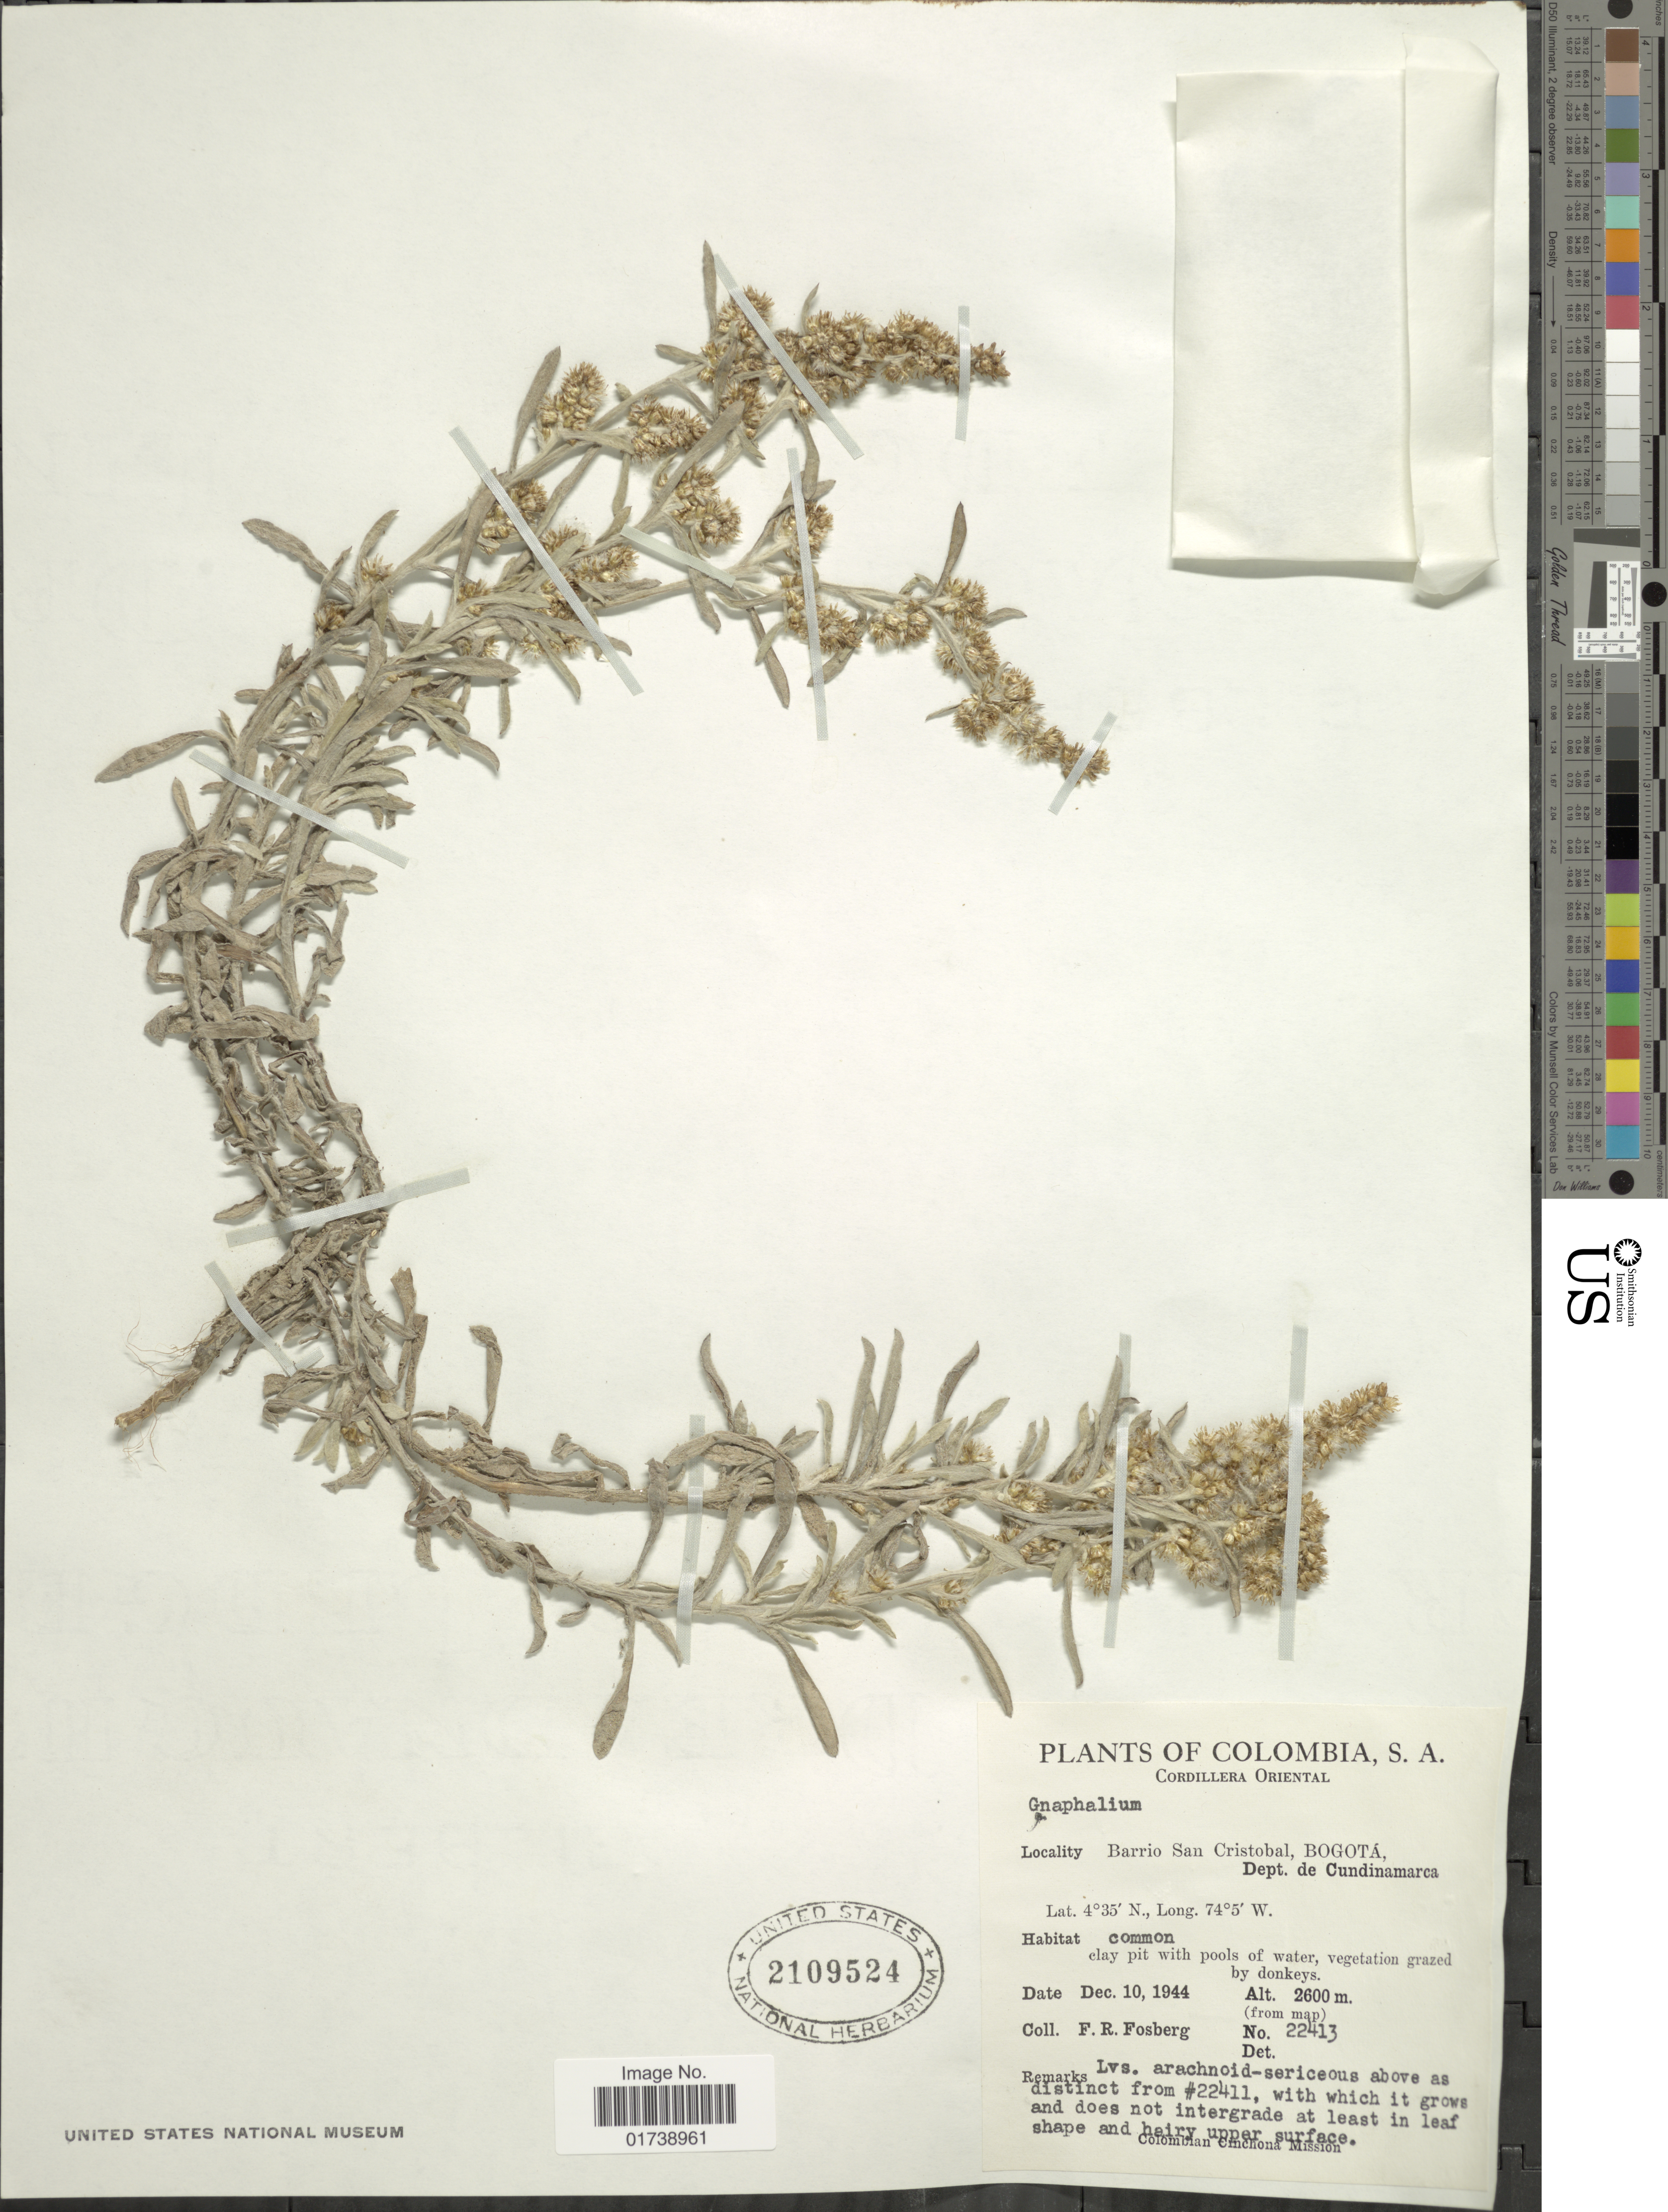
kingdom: Plantae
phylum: Tracheophyta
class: Magnoliopsida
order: Asterales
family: Asteraceae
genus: Gamochaeta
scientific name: Gamochaeta sp.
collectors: F. R. Fosberg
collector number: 22413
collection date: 1944-10-10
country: Colombia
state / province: Cundinamarca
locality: Cordillera Oriental, Barrio San Cristobal, Bogota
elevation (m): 2600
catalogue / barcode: US 2109524